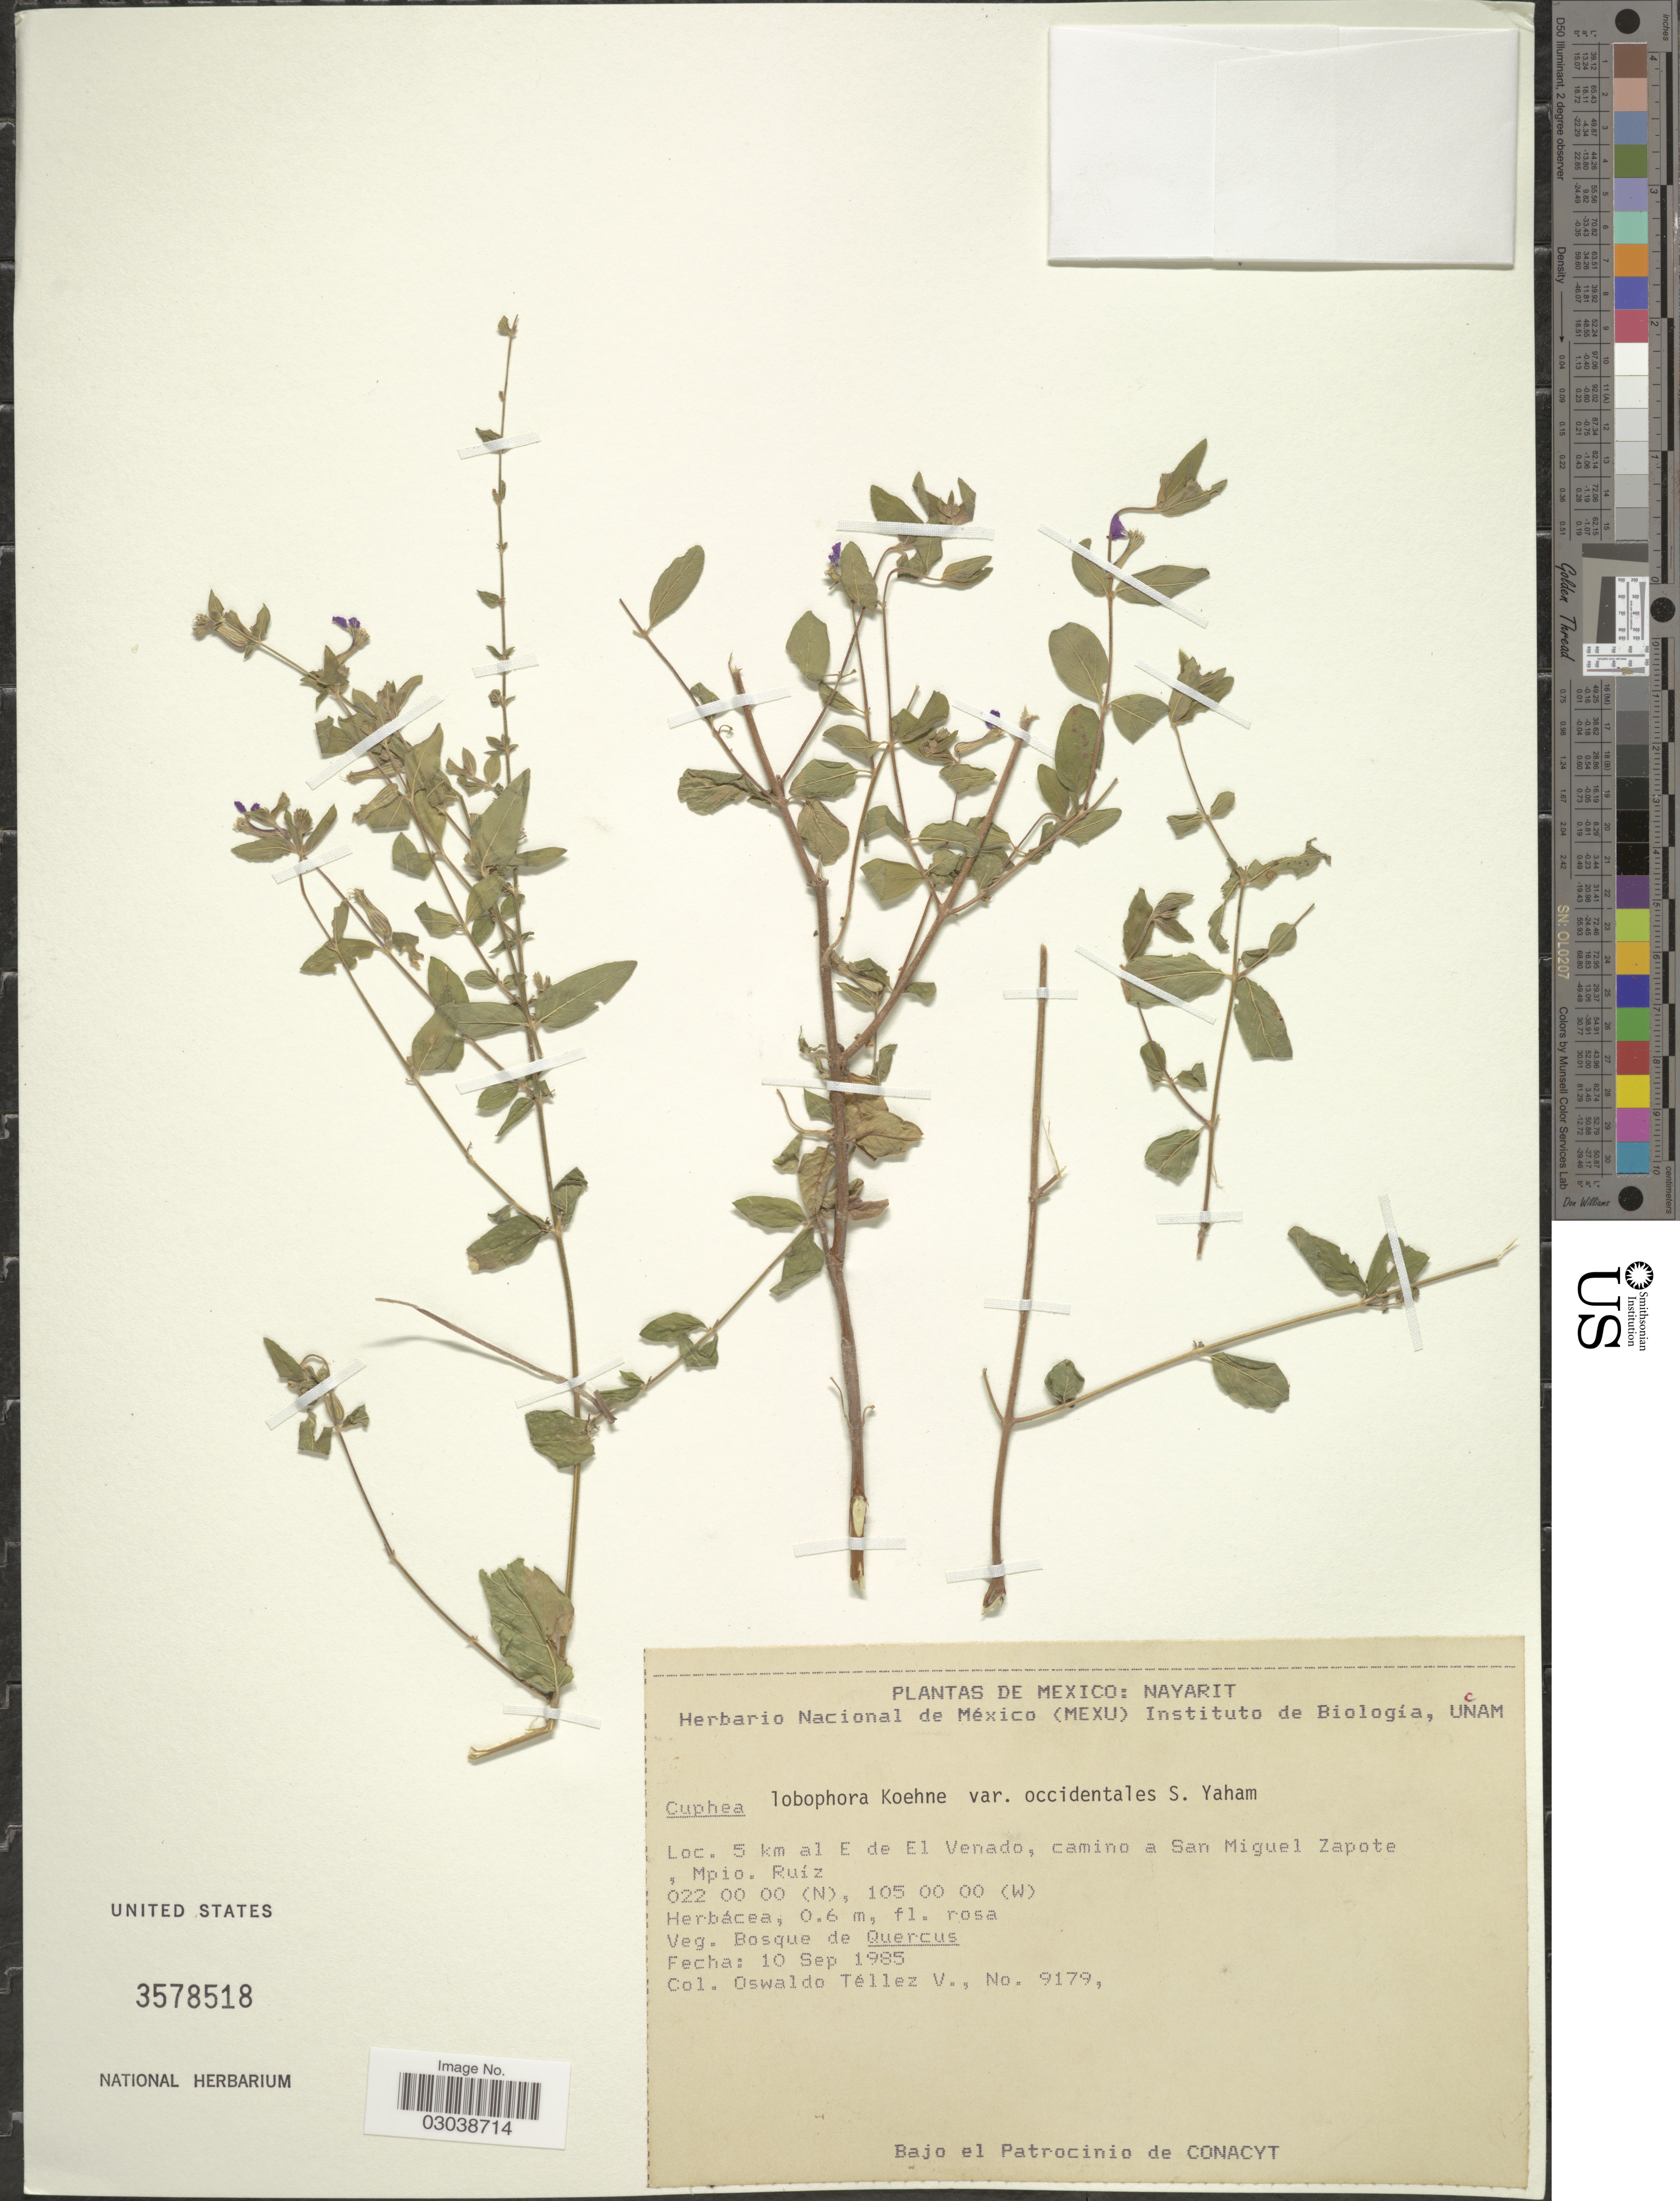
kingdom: Plantae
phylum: Tracheophyta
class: Magnoliopsida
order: Myrtales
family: Lythraceae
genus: Cuphea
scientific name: Cuphea lobophora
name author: Koehne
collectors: O. Téllez V.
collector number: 9179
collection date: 1985-09-10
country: Mexico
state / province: Nayarit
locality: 5 km al E de El Venado, camino a San Miguel Zapote, Mpio. Ruiz.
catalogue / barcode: US 3578518